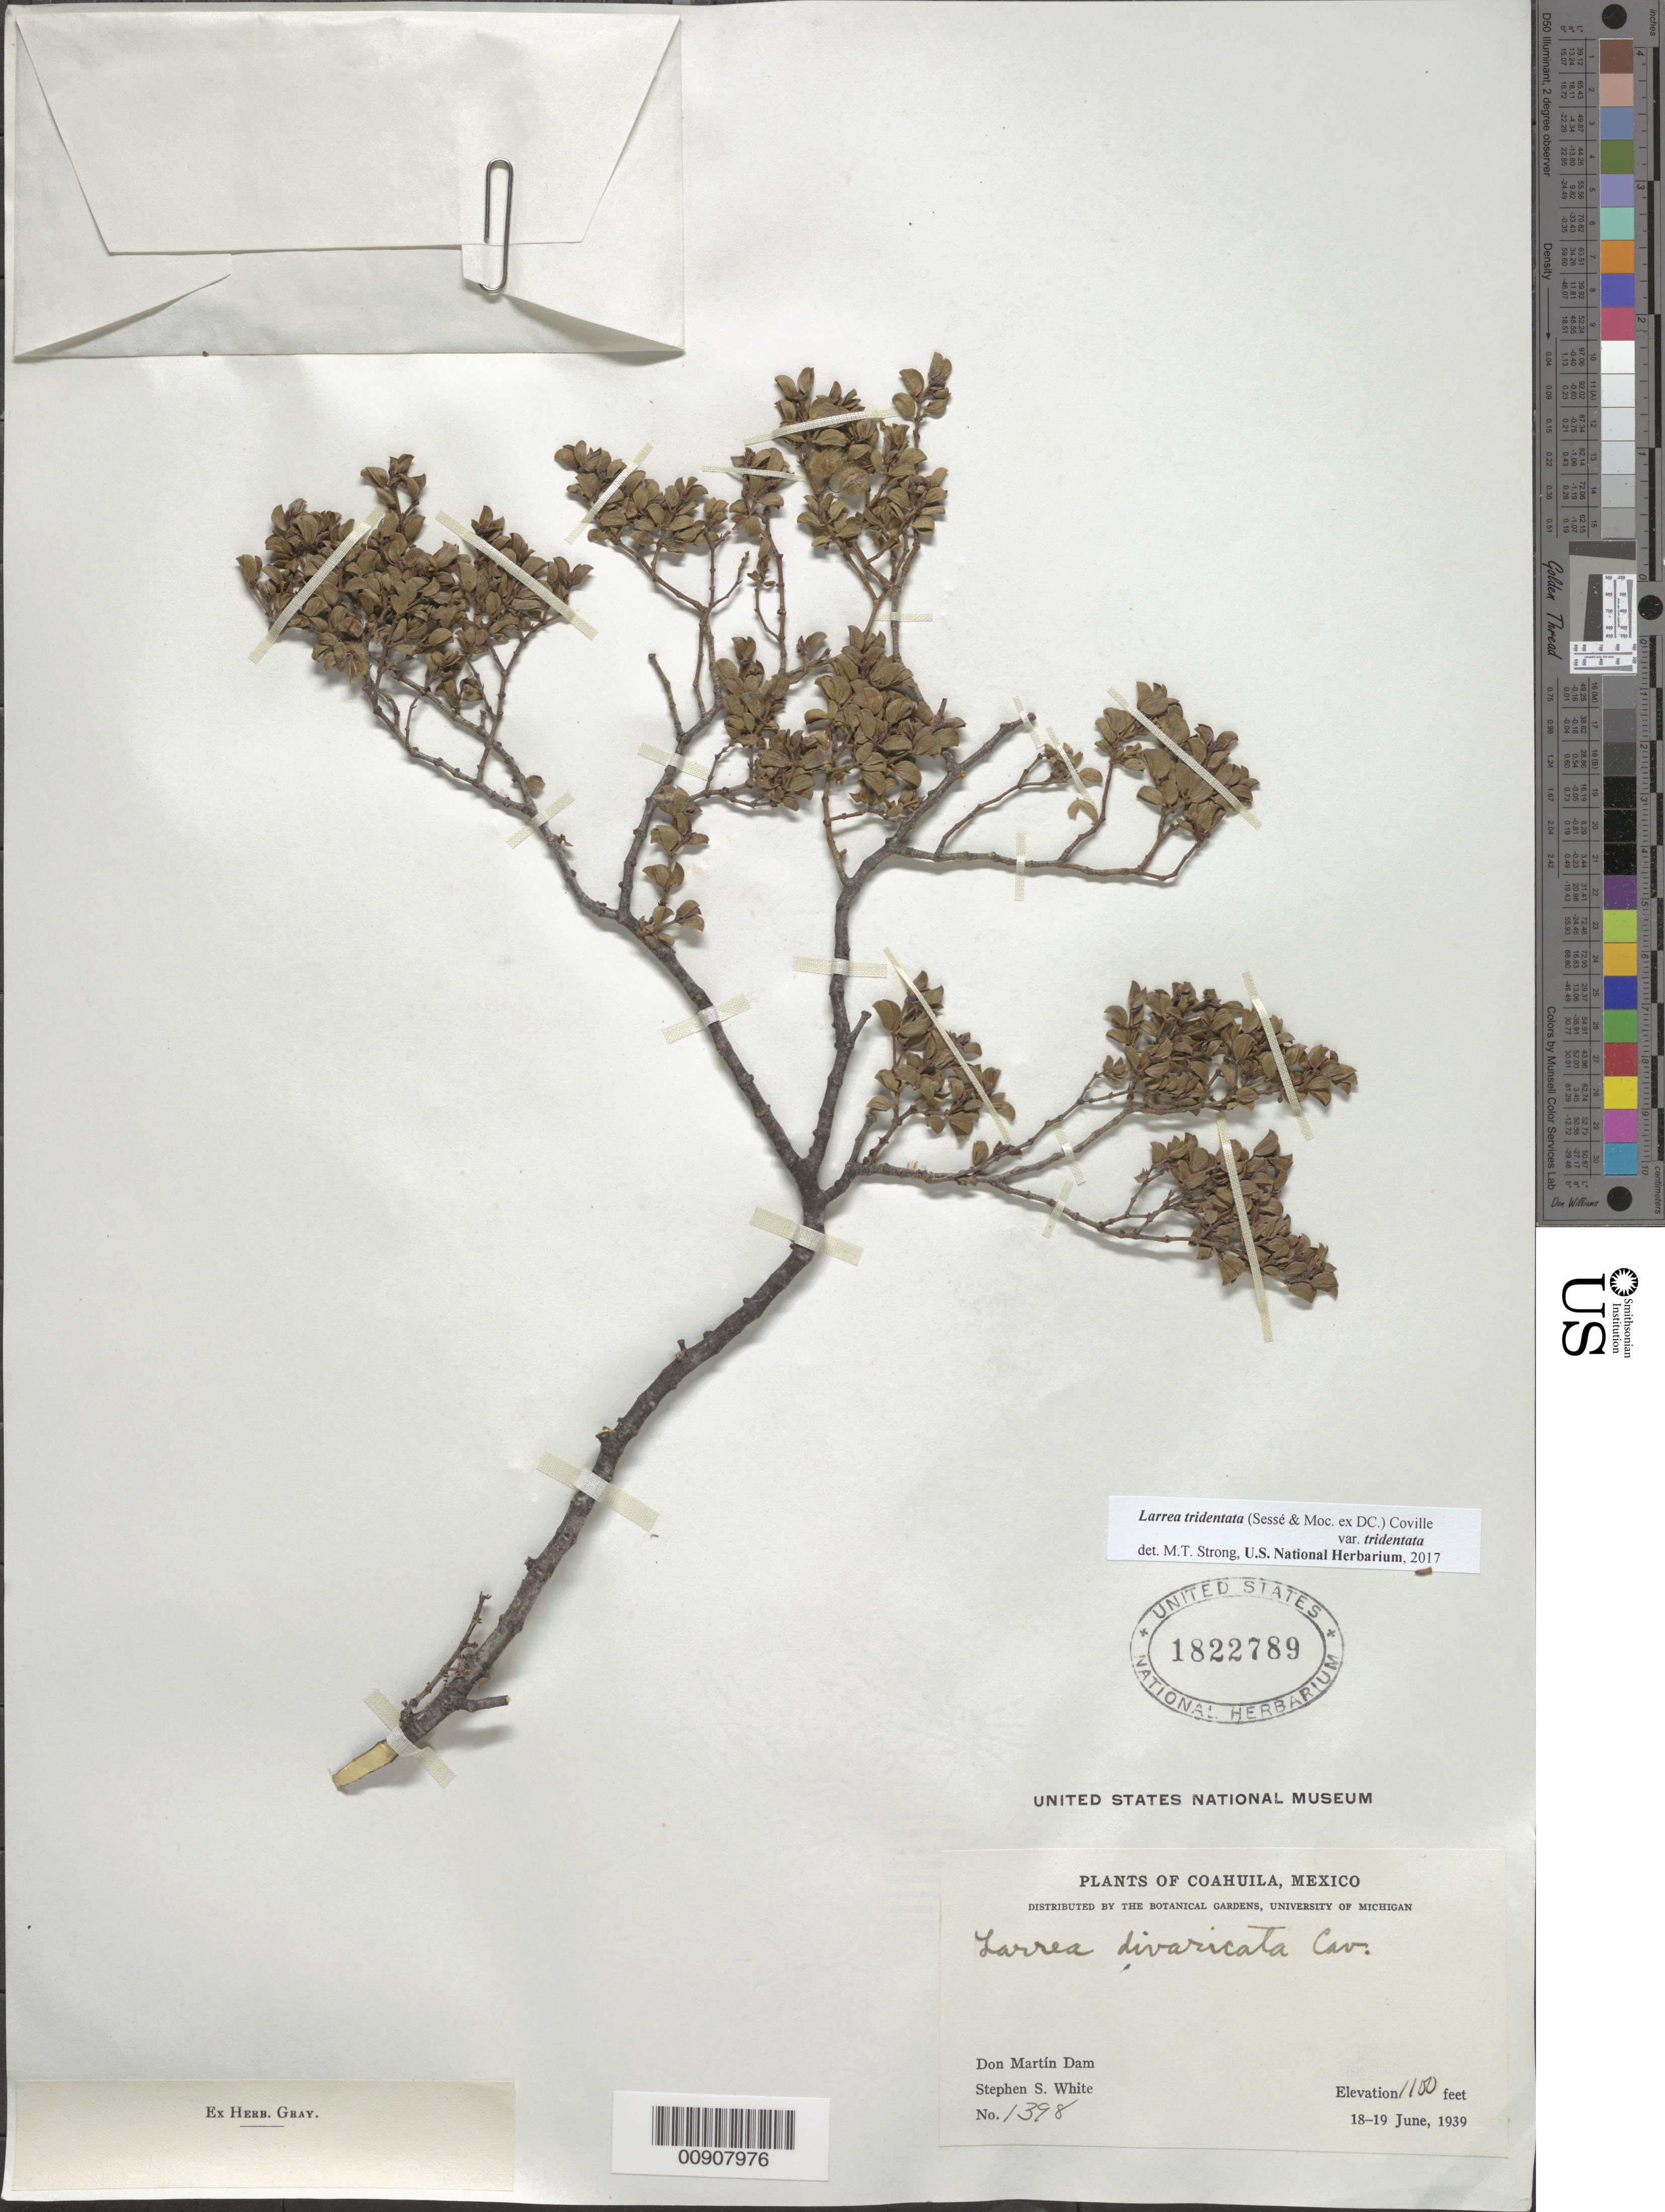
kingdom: Plantae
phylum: Tracheophyta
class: Magnoliopsida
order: Zygophyllales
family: Zygophyllaceae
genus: Larrea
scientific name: Larrea tridentata var. tridentata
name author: (Sessé & Moc. ex DC.) Coville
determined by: Strong, M. T., (US), Smithsonian Institution - National Museum of Natural History (UNITED STATES)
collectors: Dam, D. M. & S. S. White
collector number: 1398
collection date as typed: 18 Jun 1939 to 19 Jun 1939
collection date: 1939-06-18/1939-06-19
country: Mexico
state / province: Coahuila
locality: Coahuila.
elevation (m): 335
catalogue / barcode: US 1822789